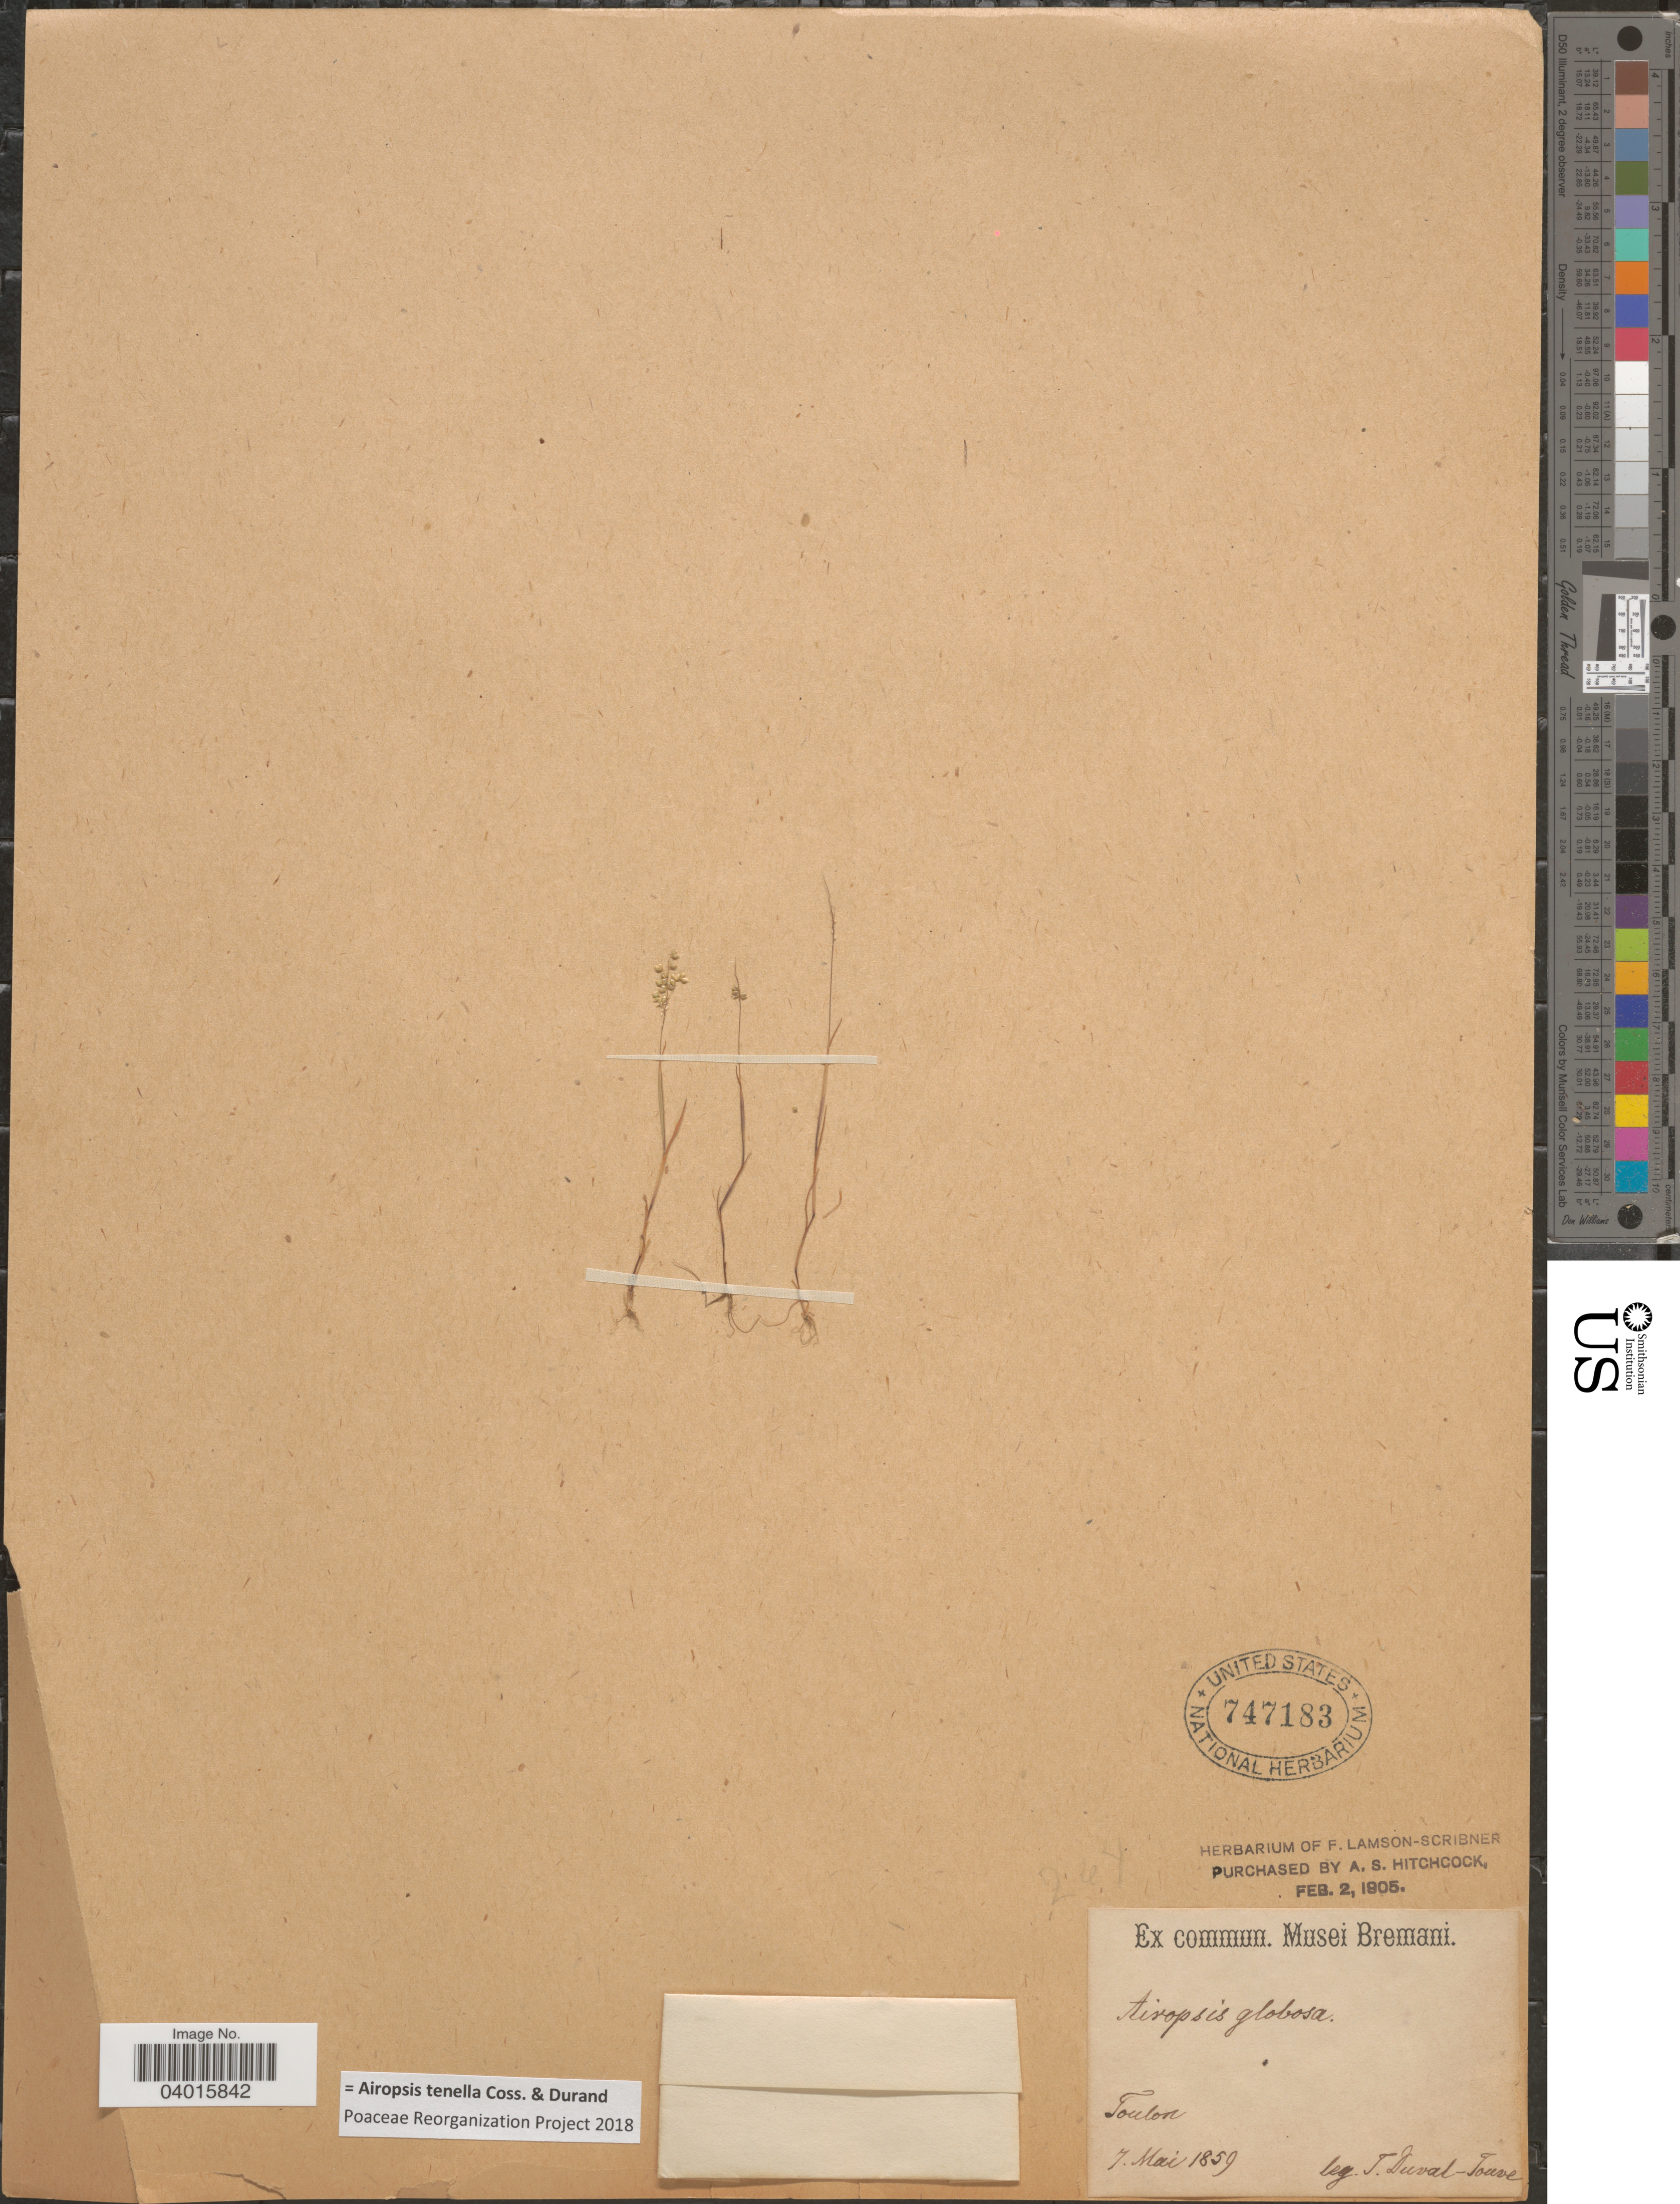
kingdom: Plantae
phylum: Tracheophyta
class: Liliopsida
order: Poales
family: Poaceae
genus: Airopsis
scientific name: Airopsis tenella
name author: Asch. & Graebn.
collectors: J. Duval-Jouve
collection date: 1859-05-07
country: France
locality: Toulon.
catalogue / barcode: US 747183